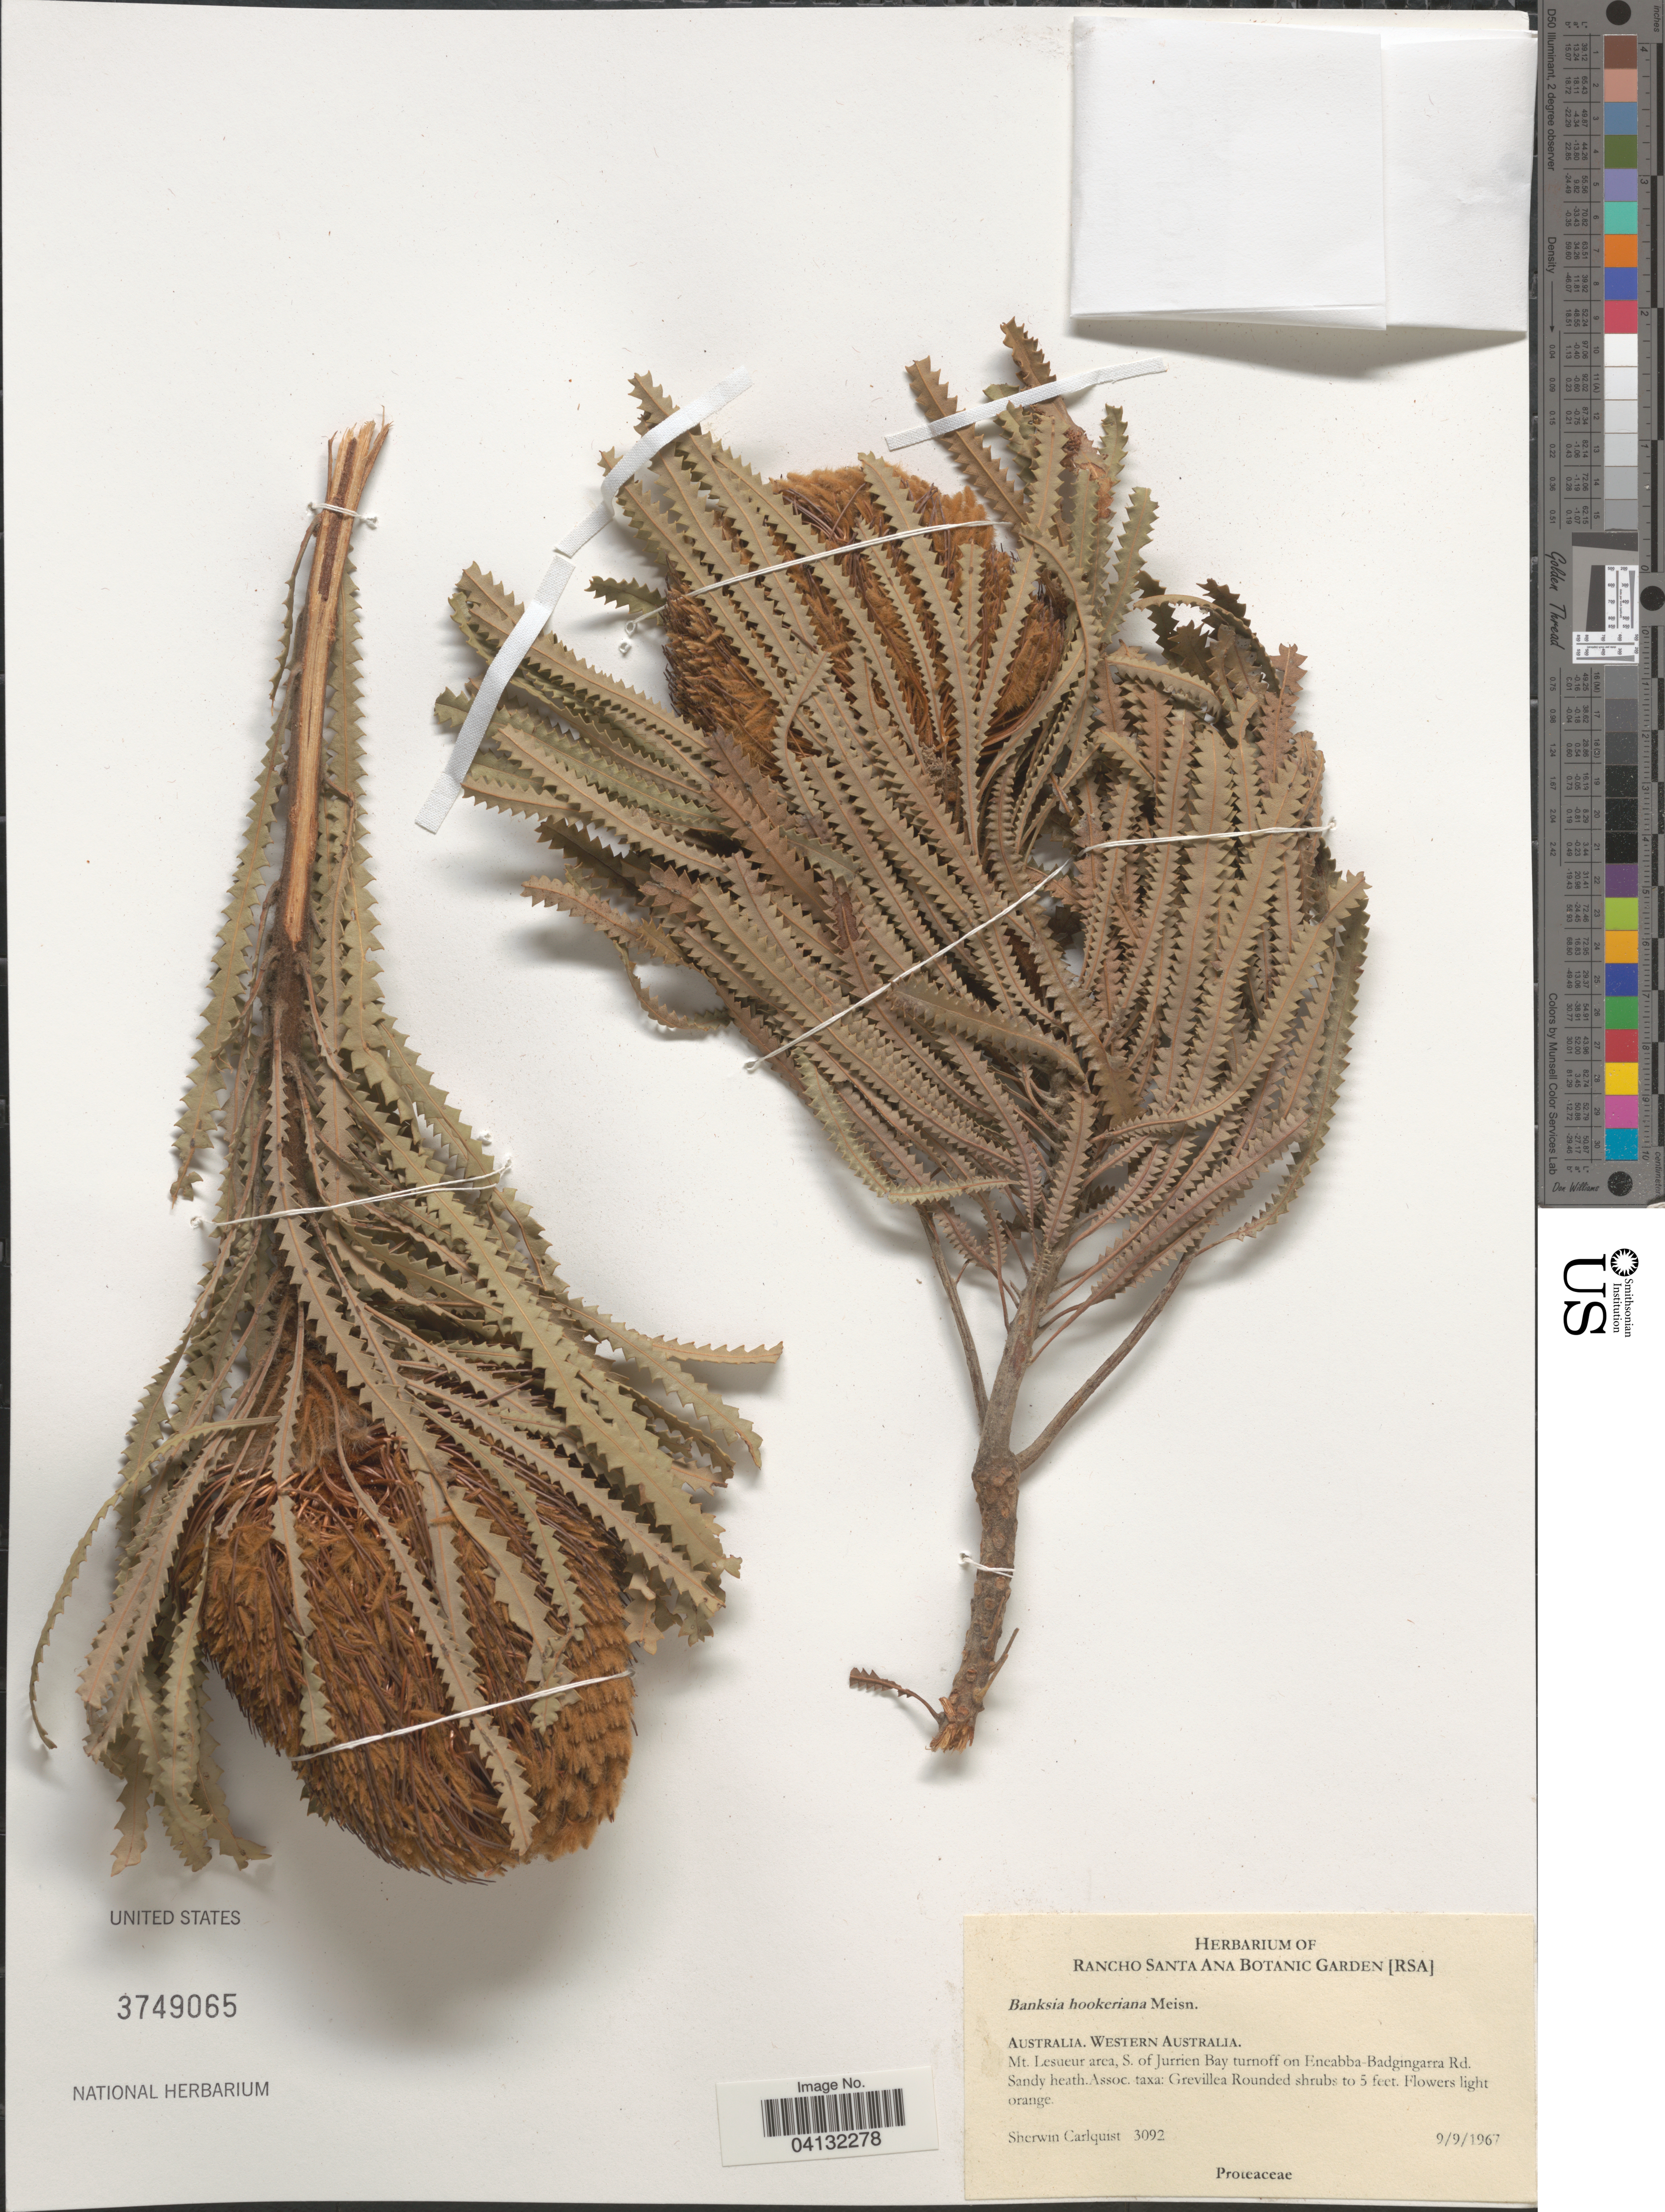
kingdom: Plantae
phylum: Tracheophyta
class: Magnoliopsida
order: Proteales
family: Proteaceae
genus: Banksia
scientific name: Banksia hookeriana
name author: Meisn.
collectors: S. Carlquist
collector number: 3092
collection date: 1967-09-09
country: Australia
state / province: Western Australia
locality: Mt. Lesueur area, S. of Jurrien Bay turnoff on Eneabba-Badgingarra Rd.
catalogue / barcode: US 3749065